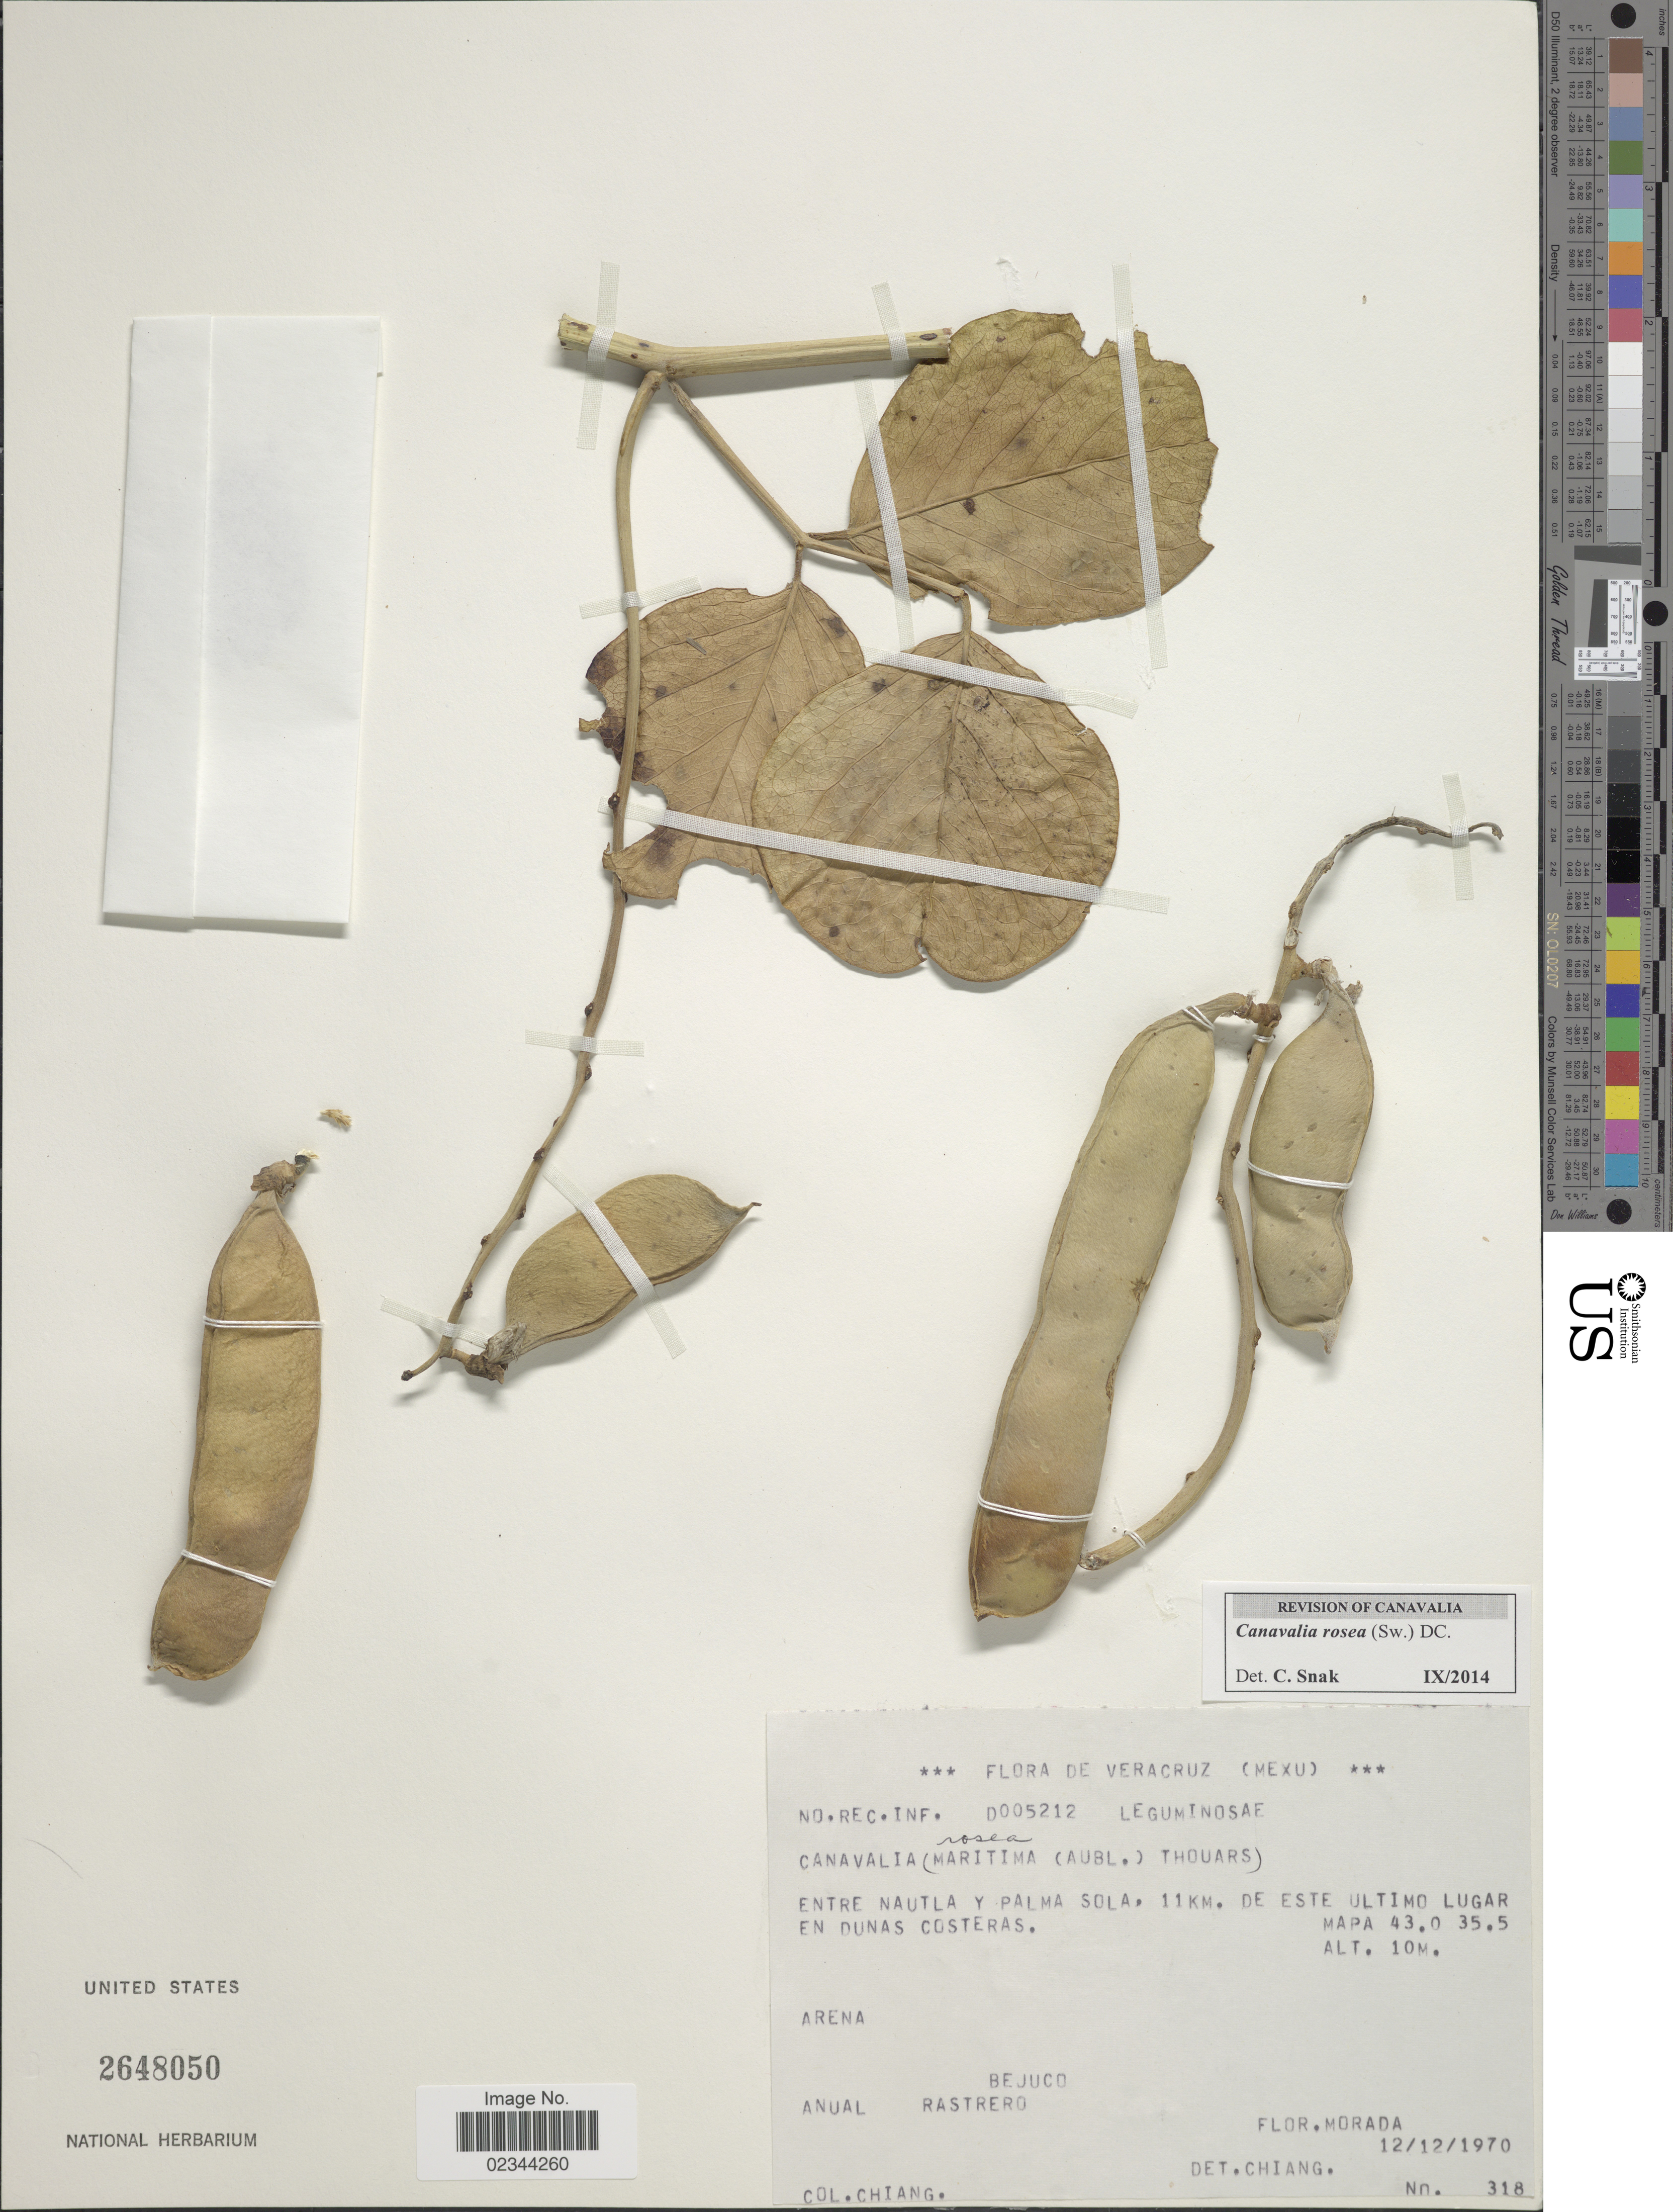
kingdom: Plantae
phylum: Tracheophyta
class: Magnoliopsida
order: Fabales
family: Fabaceae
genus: Canavalia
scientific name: Canavalia rosea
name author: (Sw.) DC.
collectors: -. Chiang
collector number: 318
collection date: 1970-12-12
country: Mexico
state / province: Veracruz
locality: Veracruz, Entre Nautla y Palma Sola, 11 km. de este Ultimo Lugar en dunas costeras, MAPA 43.0 35.5.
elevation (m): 10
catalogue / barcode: US 2648050